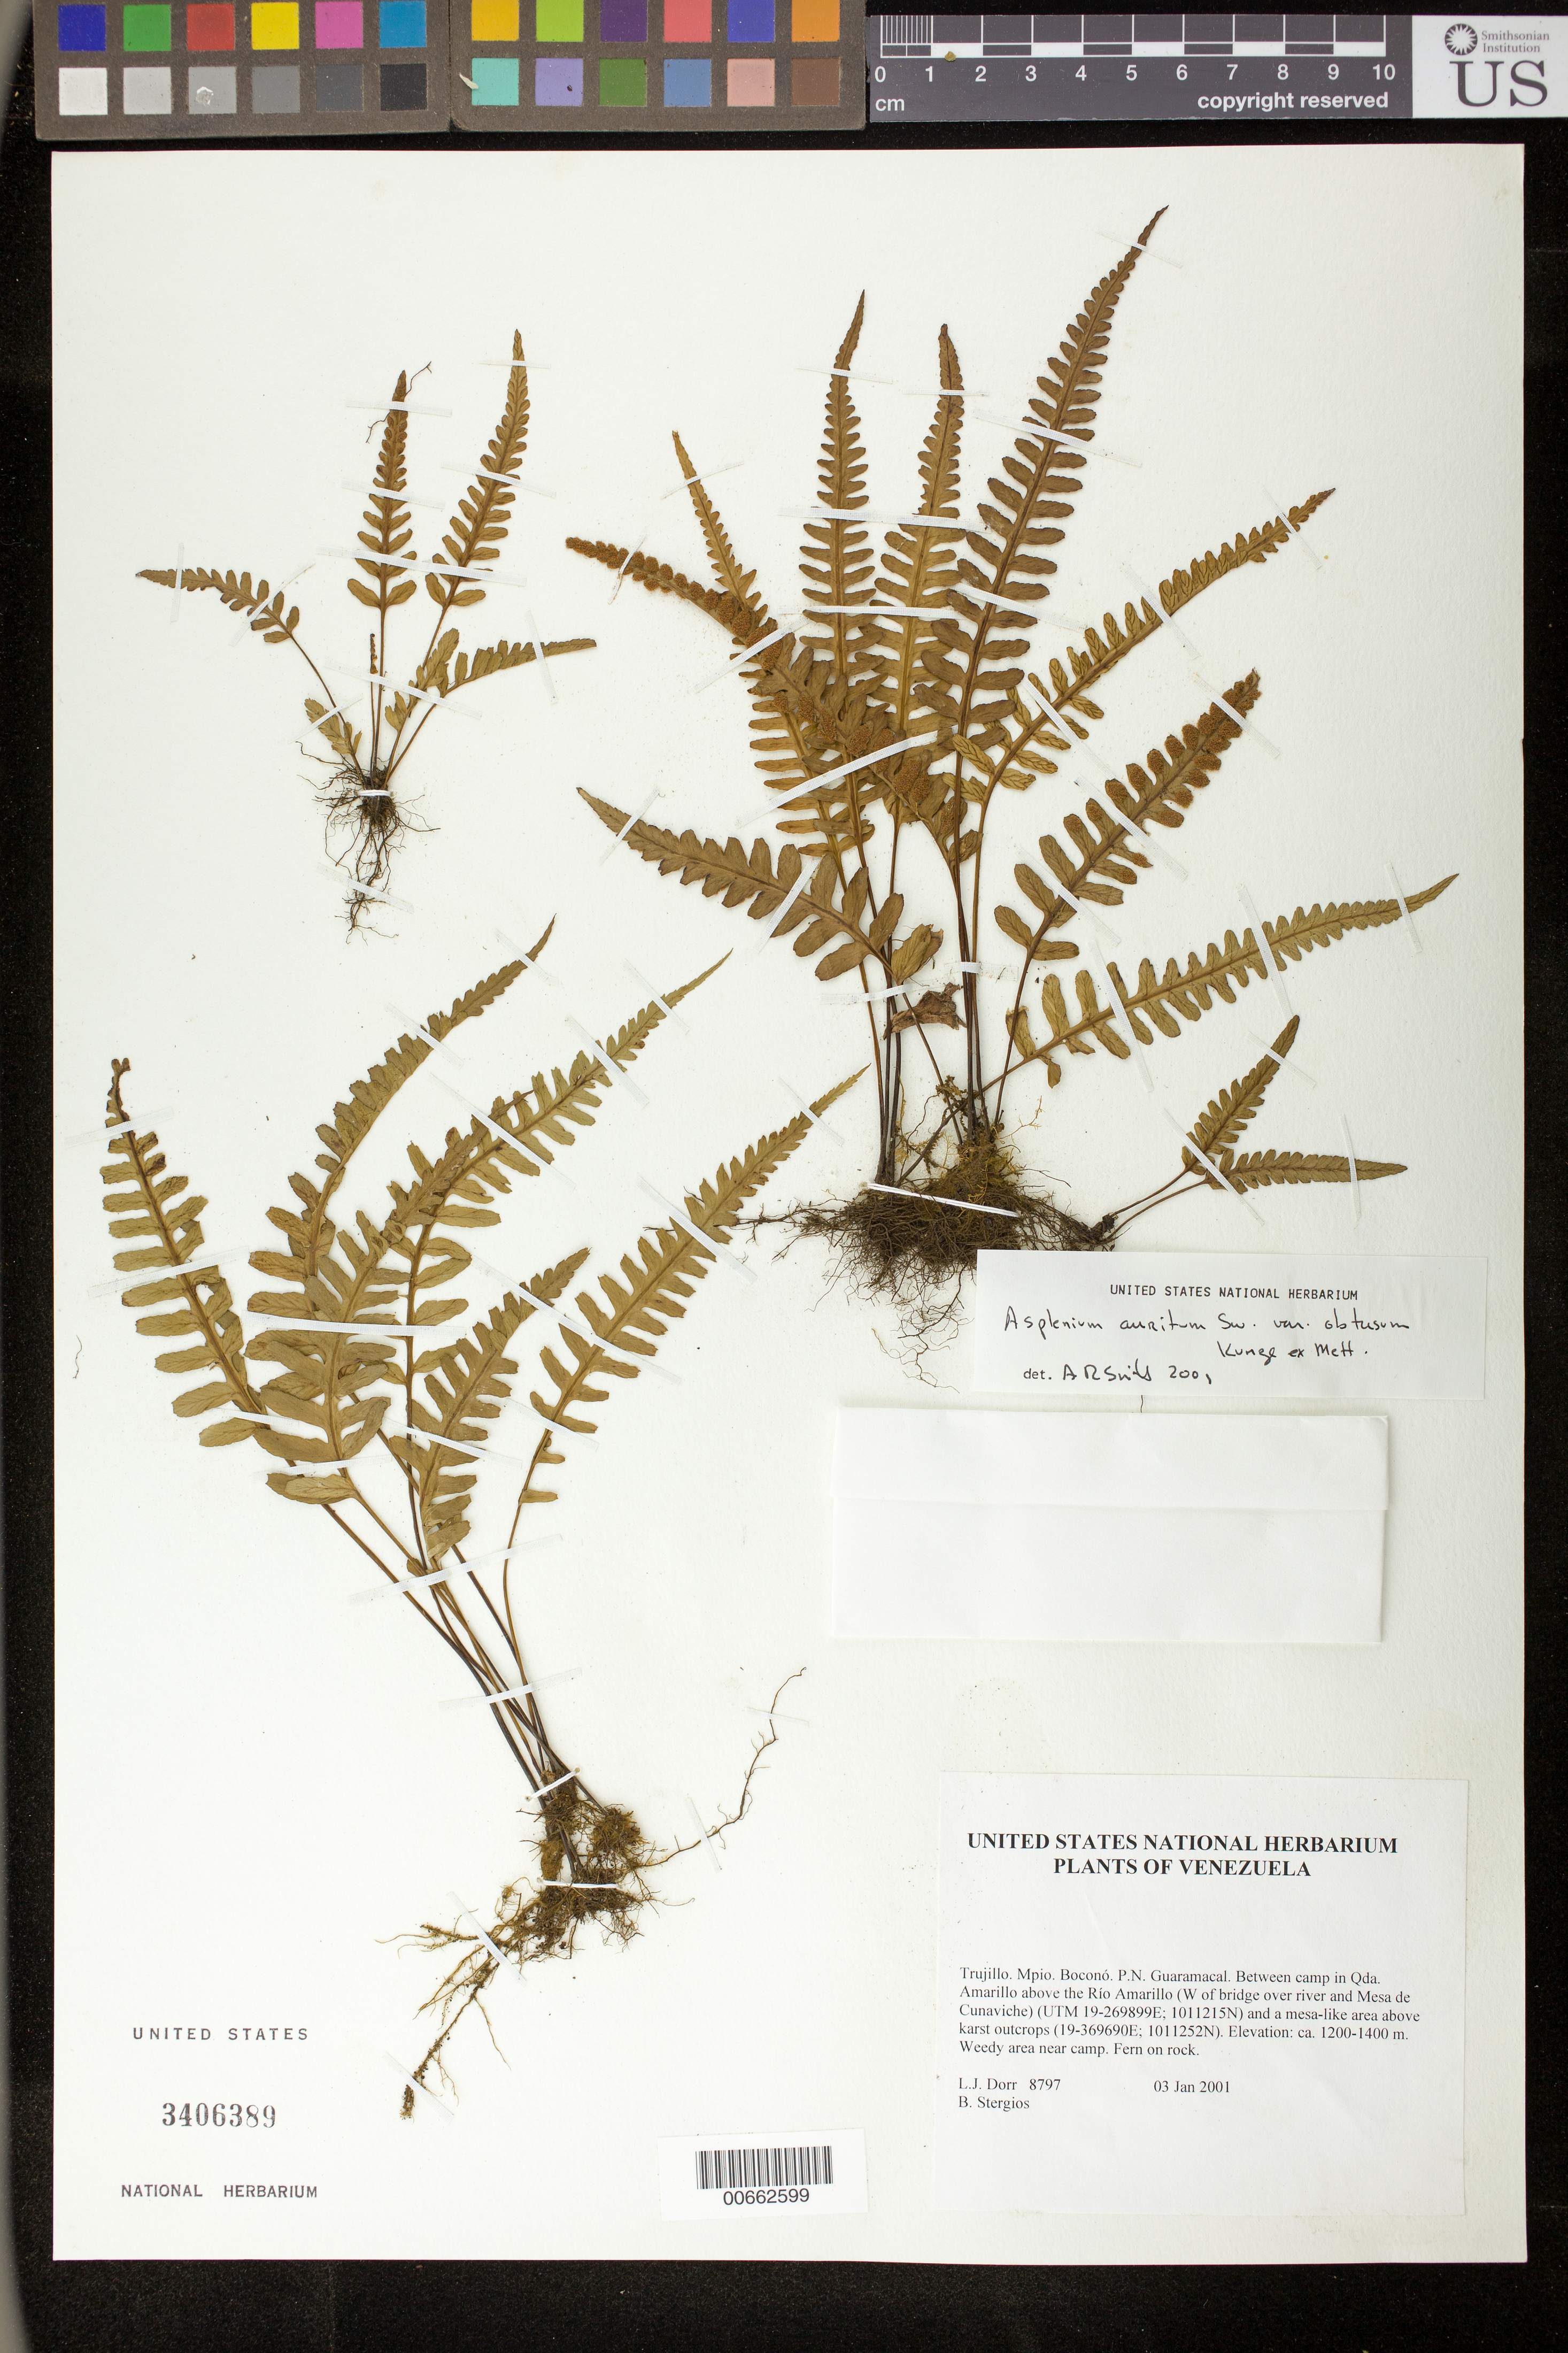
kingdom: Plantae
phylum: Tracheophyta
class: Polypodiopsida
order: Polypodiales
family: Aspleniaceae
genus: Asplenium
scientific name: Asplenium auritum var. obtusum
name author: Sw.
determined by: Smith, Alan R., (UC)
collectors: L. J. Dorr & B. G. Stergios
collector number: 8797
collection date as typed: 03 Jan 2001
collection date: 2001-01-03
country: Venezuela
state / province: Trujillo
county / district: Boconó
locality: Parque Nacional Guaramacal. Between camp in Qda Amarillo above Río Amarillo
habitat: Weedy area near camp.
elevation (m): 1200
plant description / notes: PORT, UC, US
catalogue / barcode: US 3406389